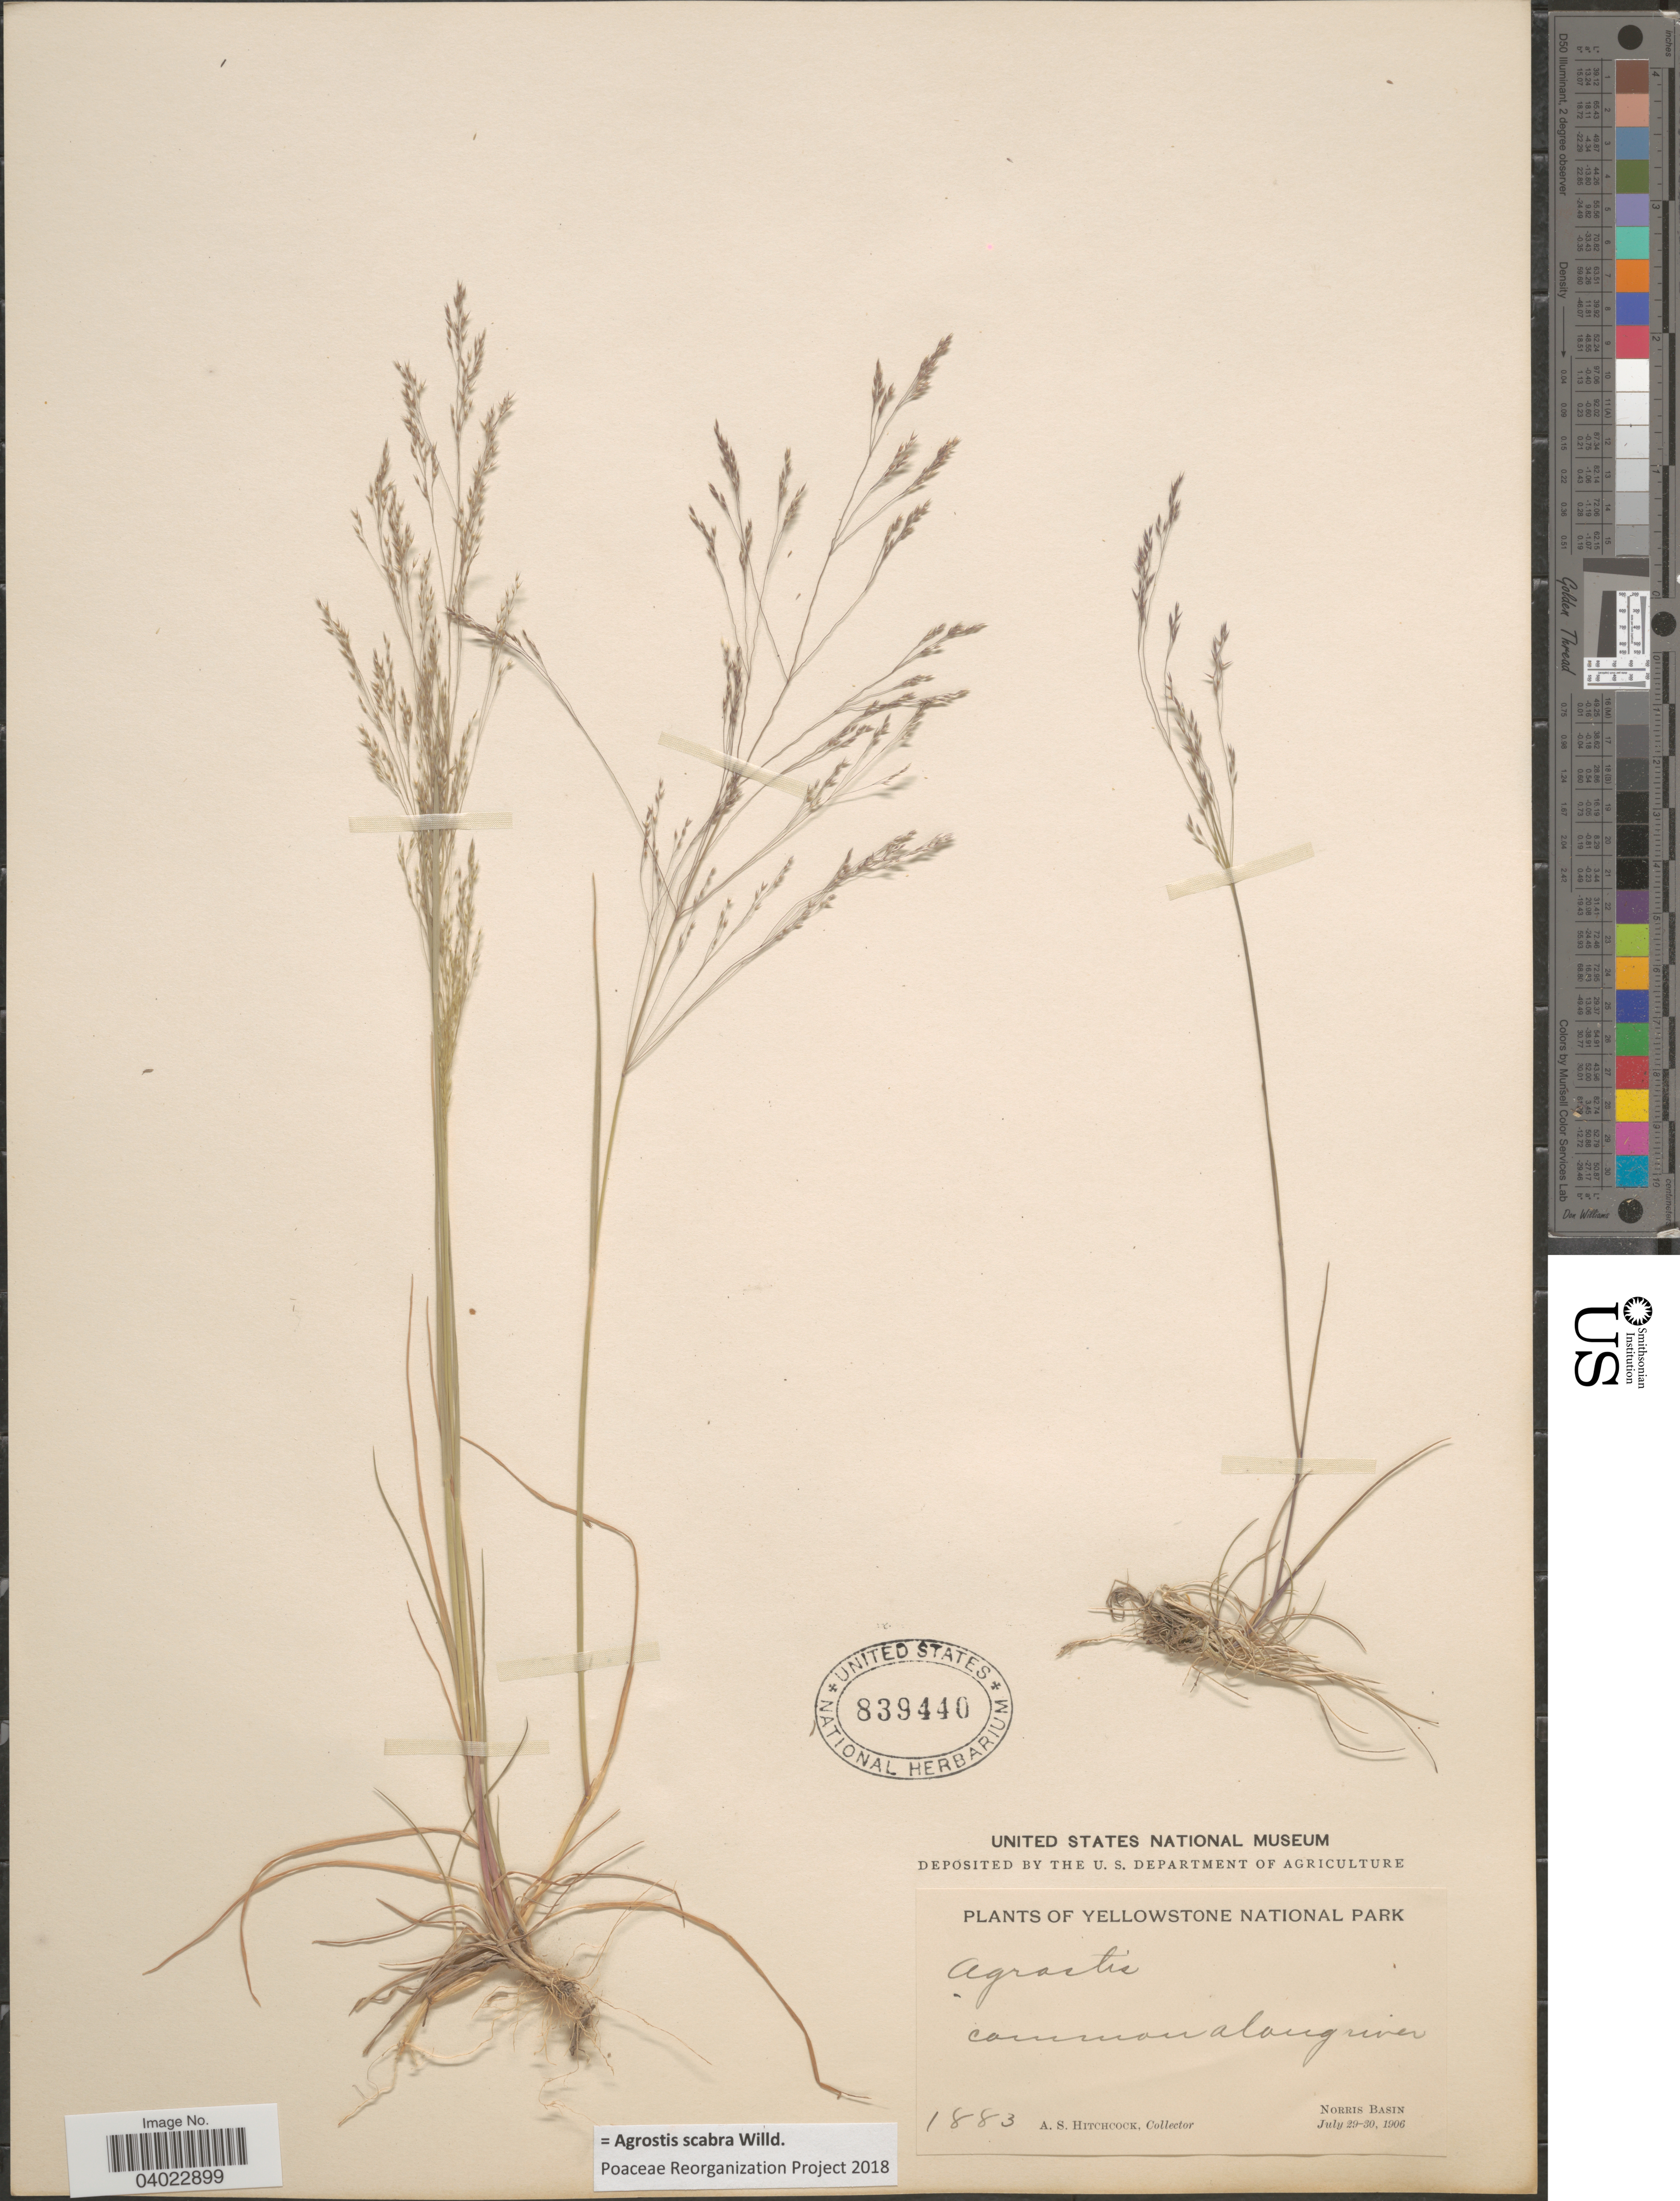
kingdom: Plantae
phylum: Tracheophyta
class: Liliopsida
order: Poales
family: Poaceae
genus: Agrostis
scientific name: Agrostis scabra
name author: Willd.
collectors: A. S. Hitchcock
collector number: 1883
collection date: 1906-07-29/1906-07-30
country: United States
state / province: Wyoming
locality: Yellowstone National Park. Norris Basin.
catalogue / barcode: US 839440